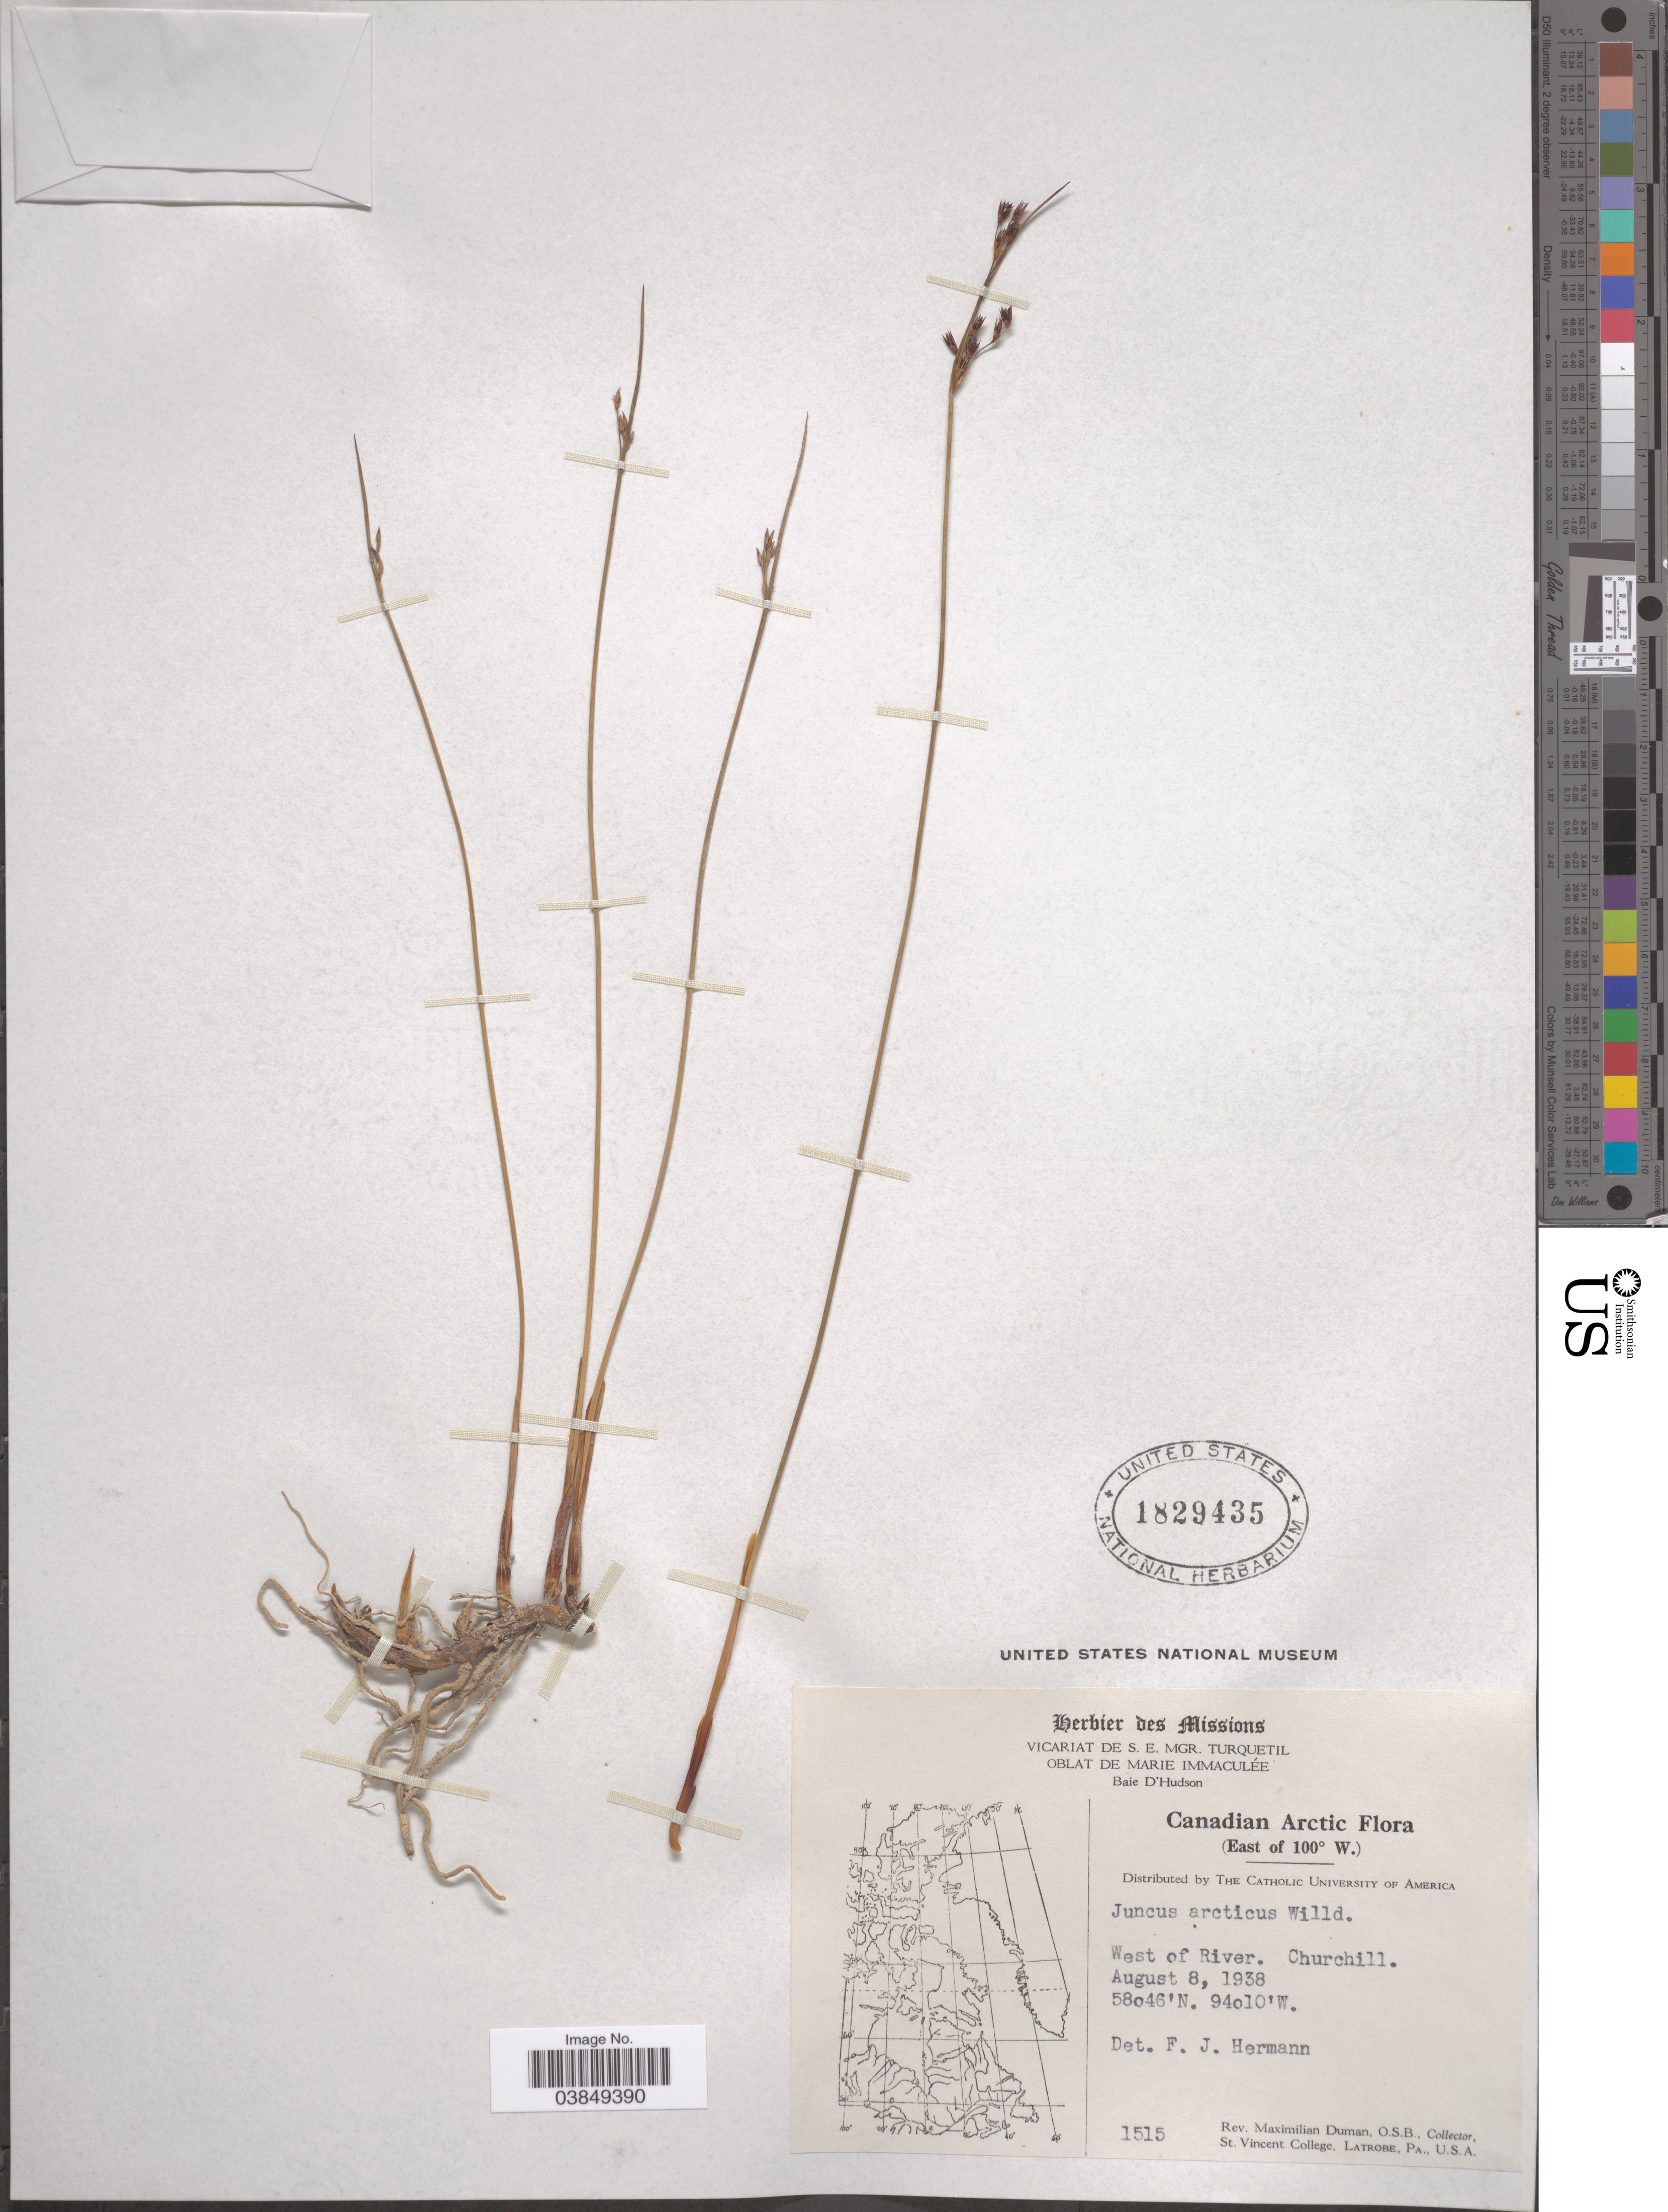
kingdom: Plantae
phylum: Tracheophyta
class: Liliopsida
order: Poales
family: Juncaceae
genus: Juncus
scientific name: Juncus arcticus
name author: Willd.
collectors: M. Duman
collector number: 1515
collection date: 1938-08-08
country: Canada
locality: Canadian Arctic (East of 100° W.). West of River. Churchill.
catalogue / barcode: US 1829435